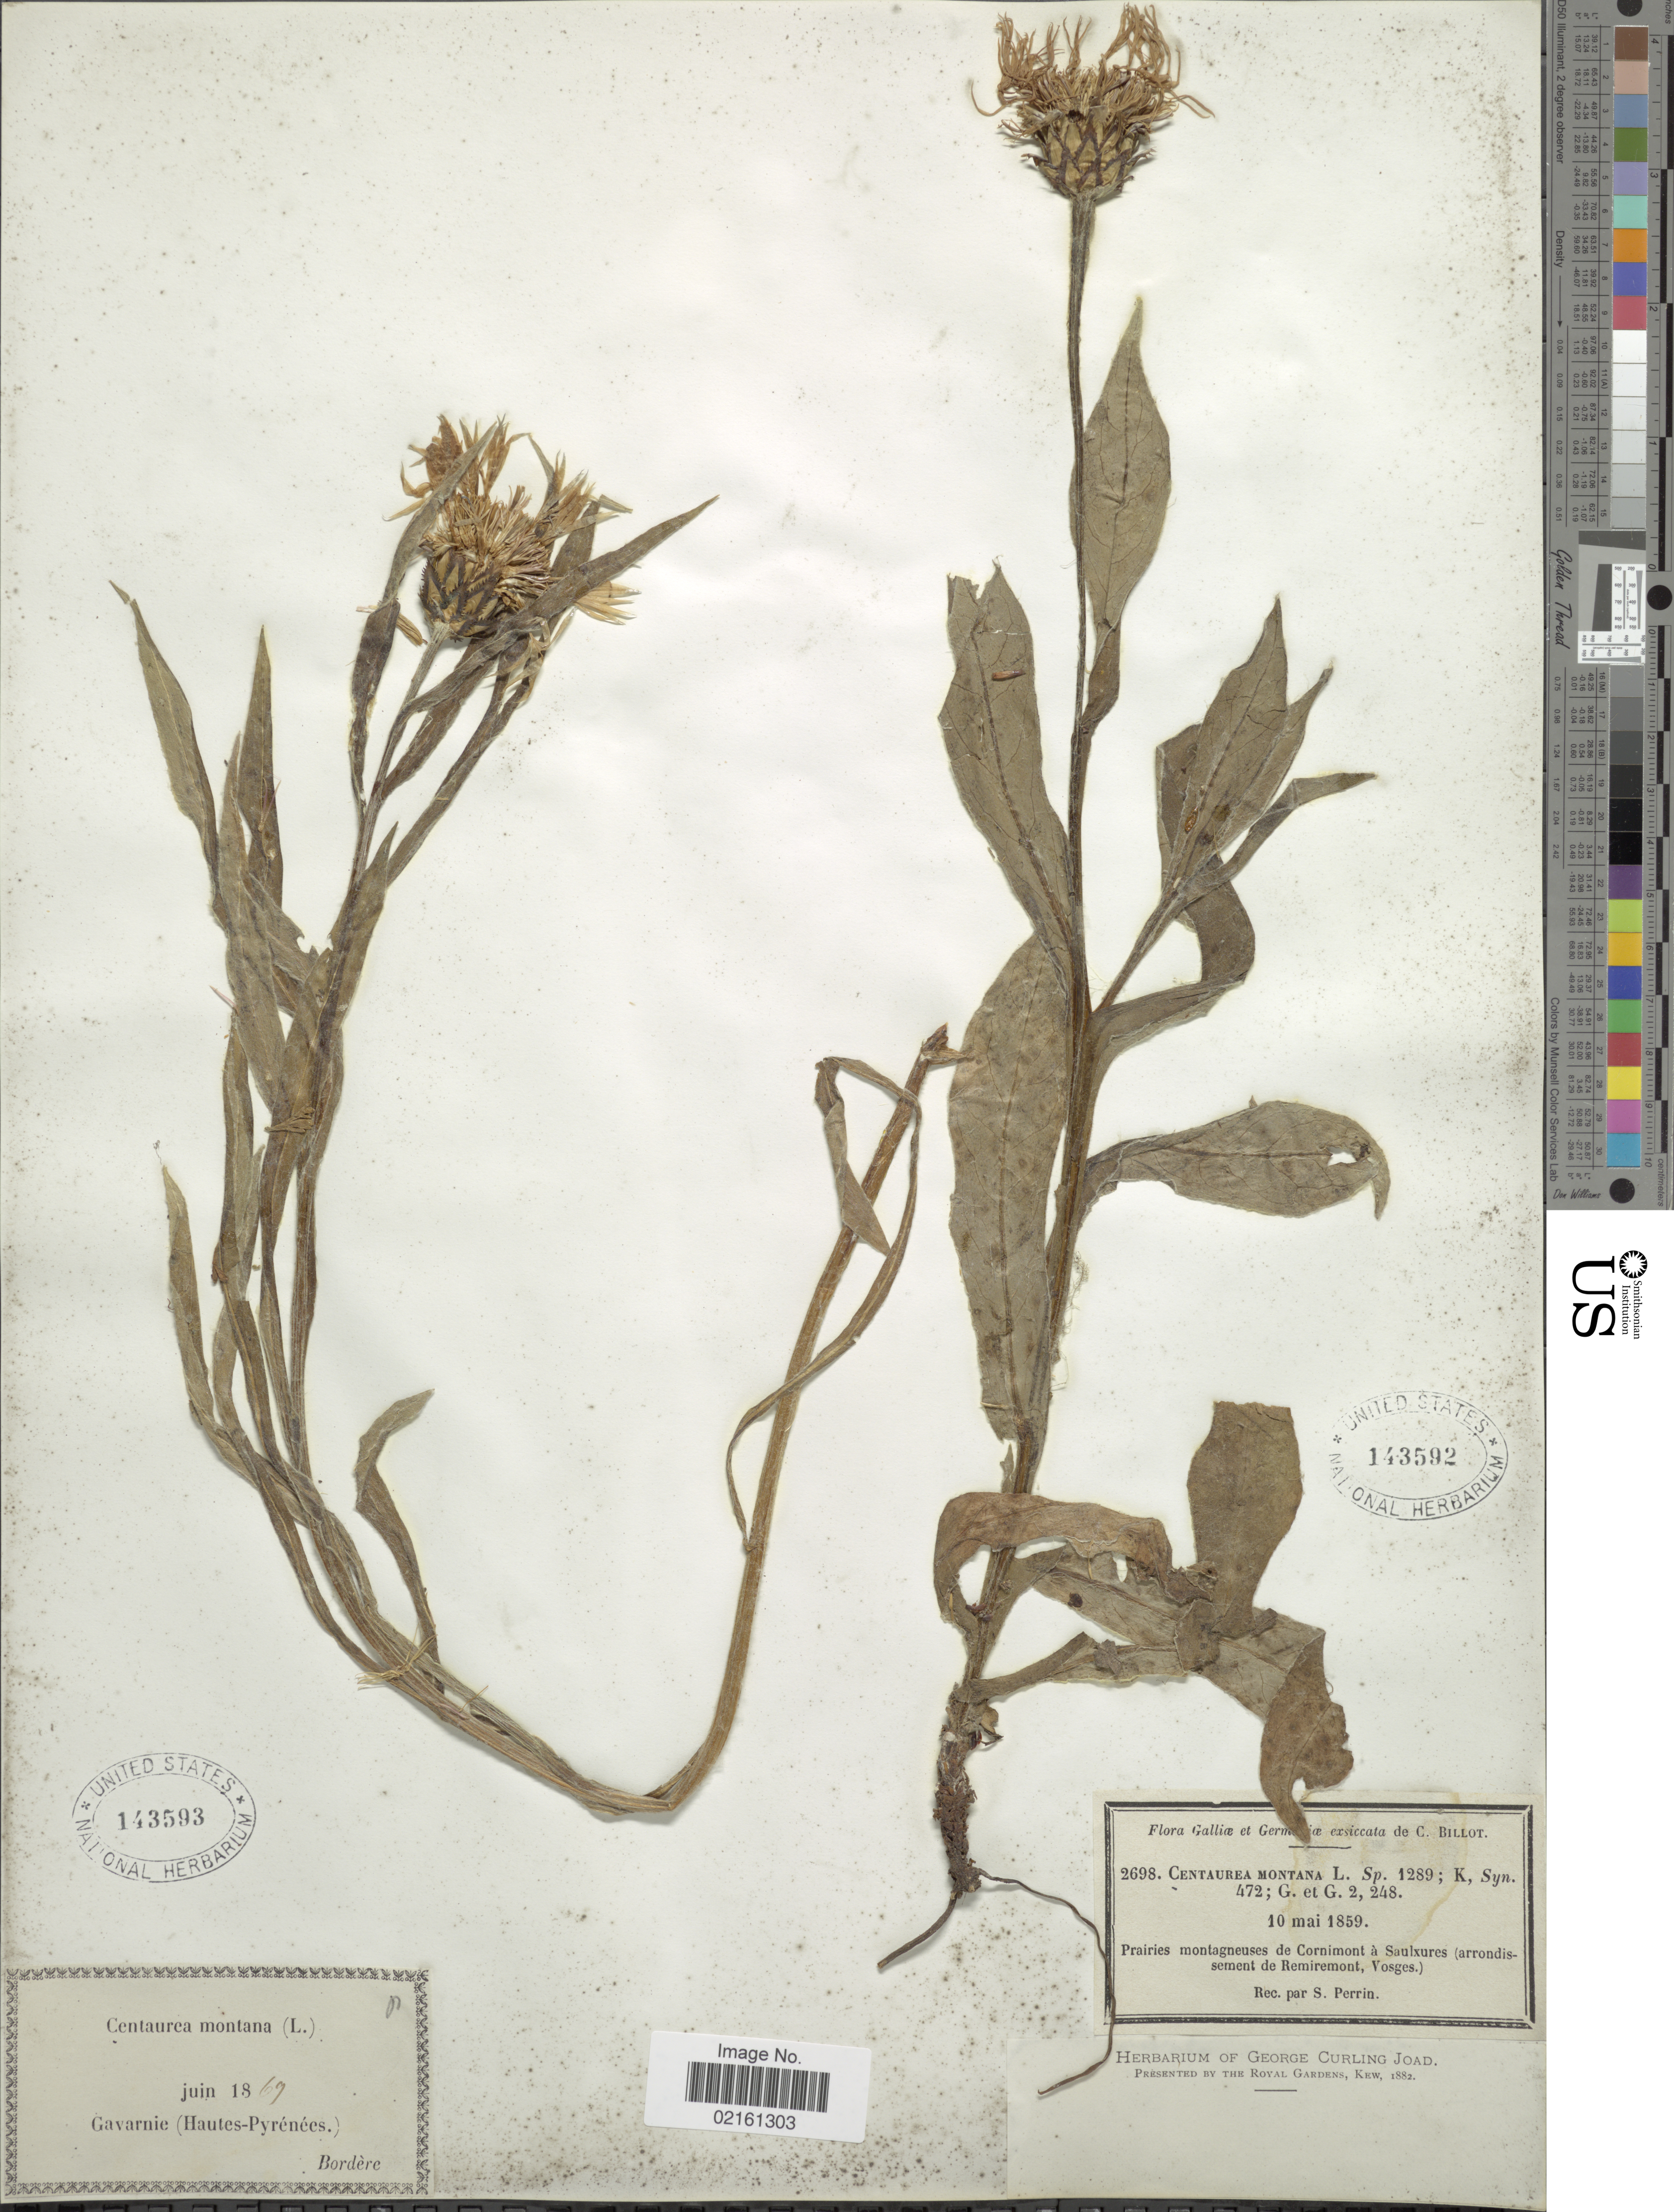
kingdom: Plantae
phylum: Tracheophyta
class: Magnoliopsida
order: Asterales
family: Asteraceae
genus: Centaurea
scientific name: Centaurea montana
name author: L.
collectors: C. Billot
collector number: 2698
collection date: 1859-05-10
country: France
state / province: Grand Est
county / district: Vosges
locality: Galliae et Germ [illegible text]iae, montagneuses de Cornimont a Saulxures (arrondissement de Remiremont, Vosges)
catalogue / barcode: US 143592-2